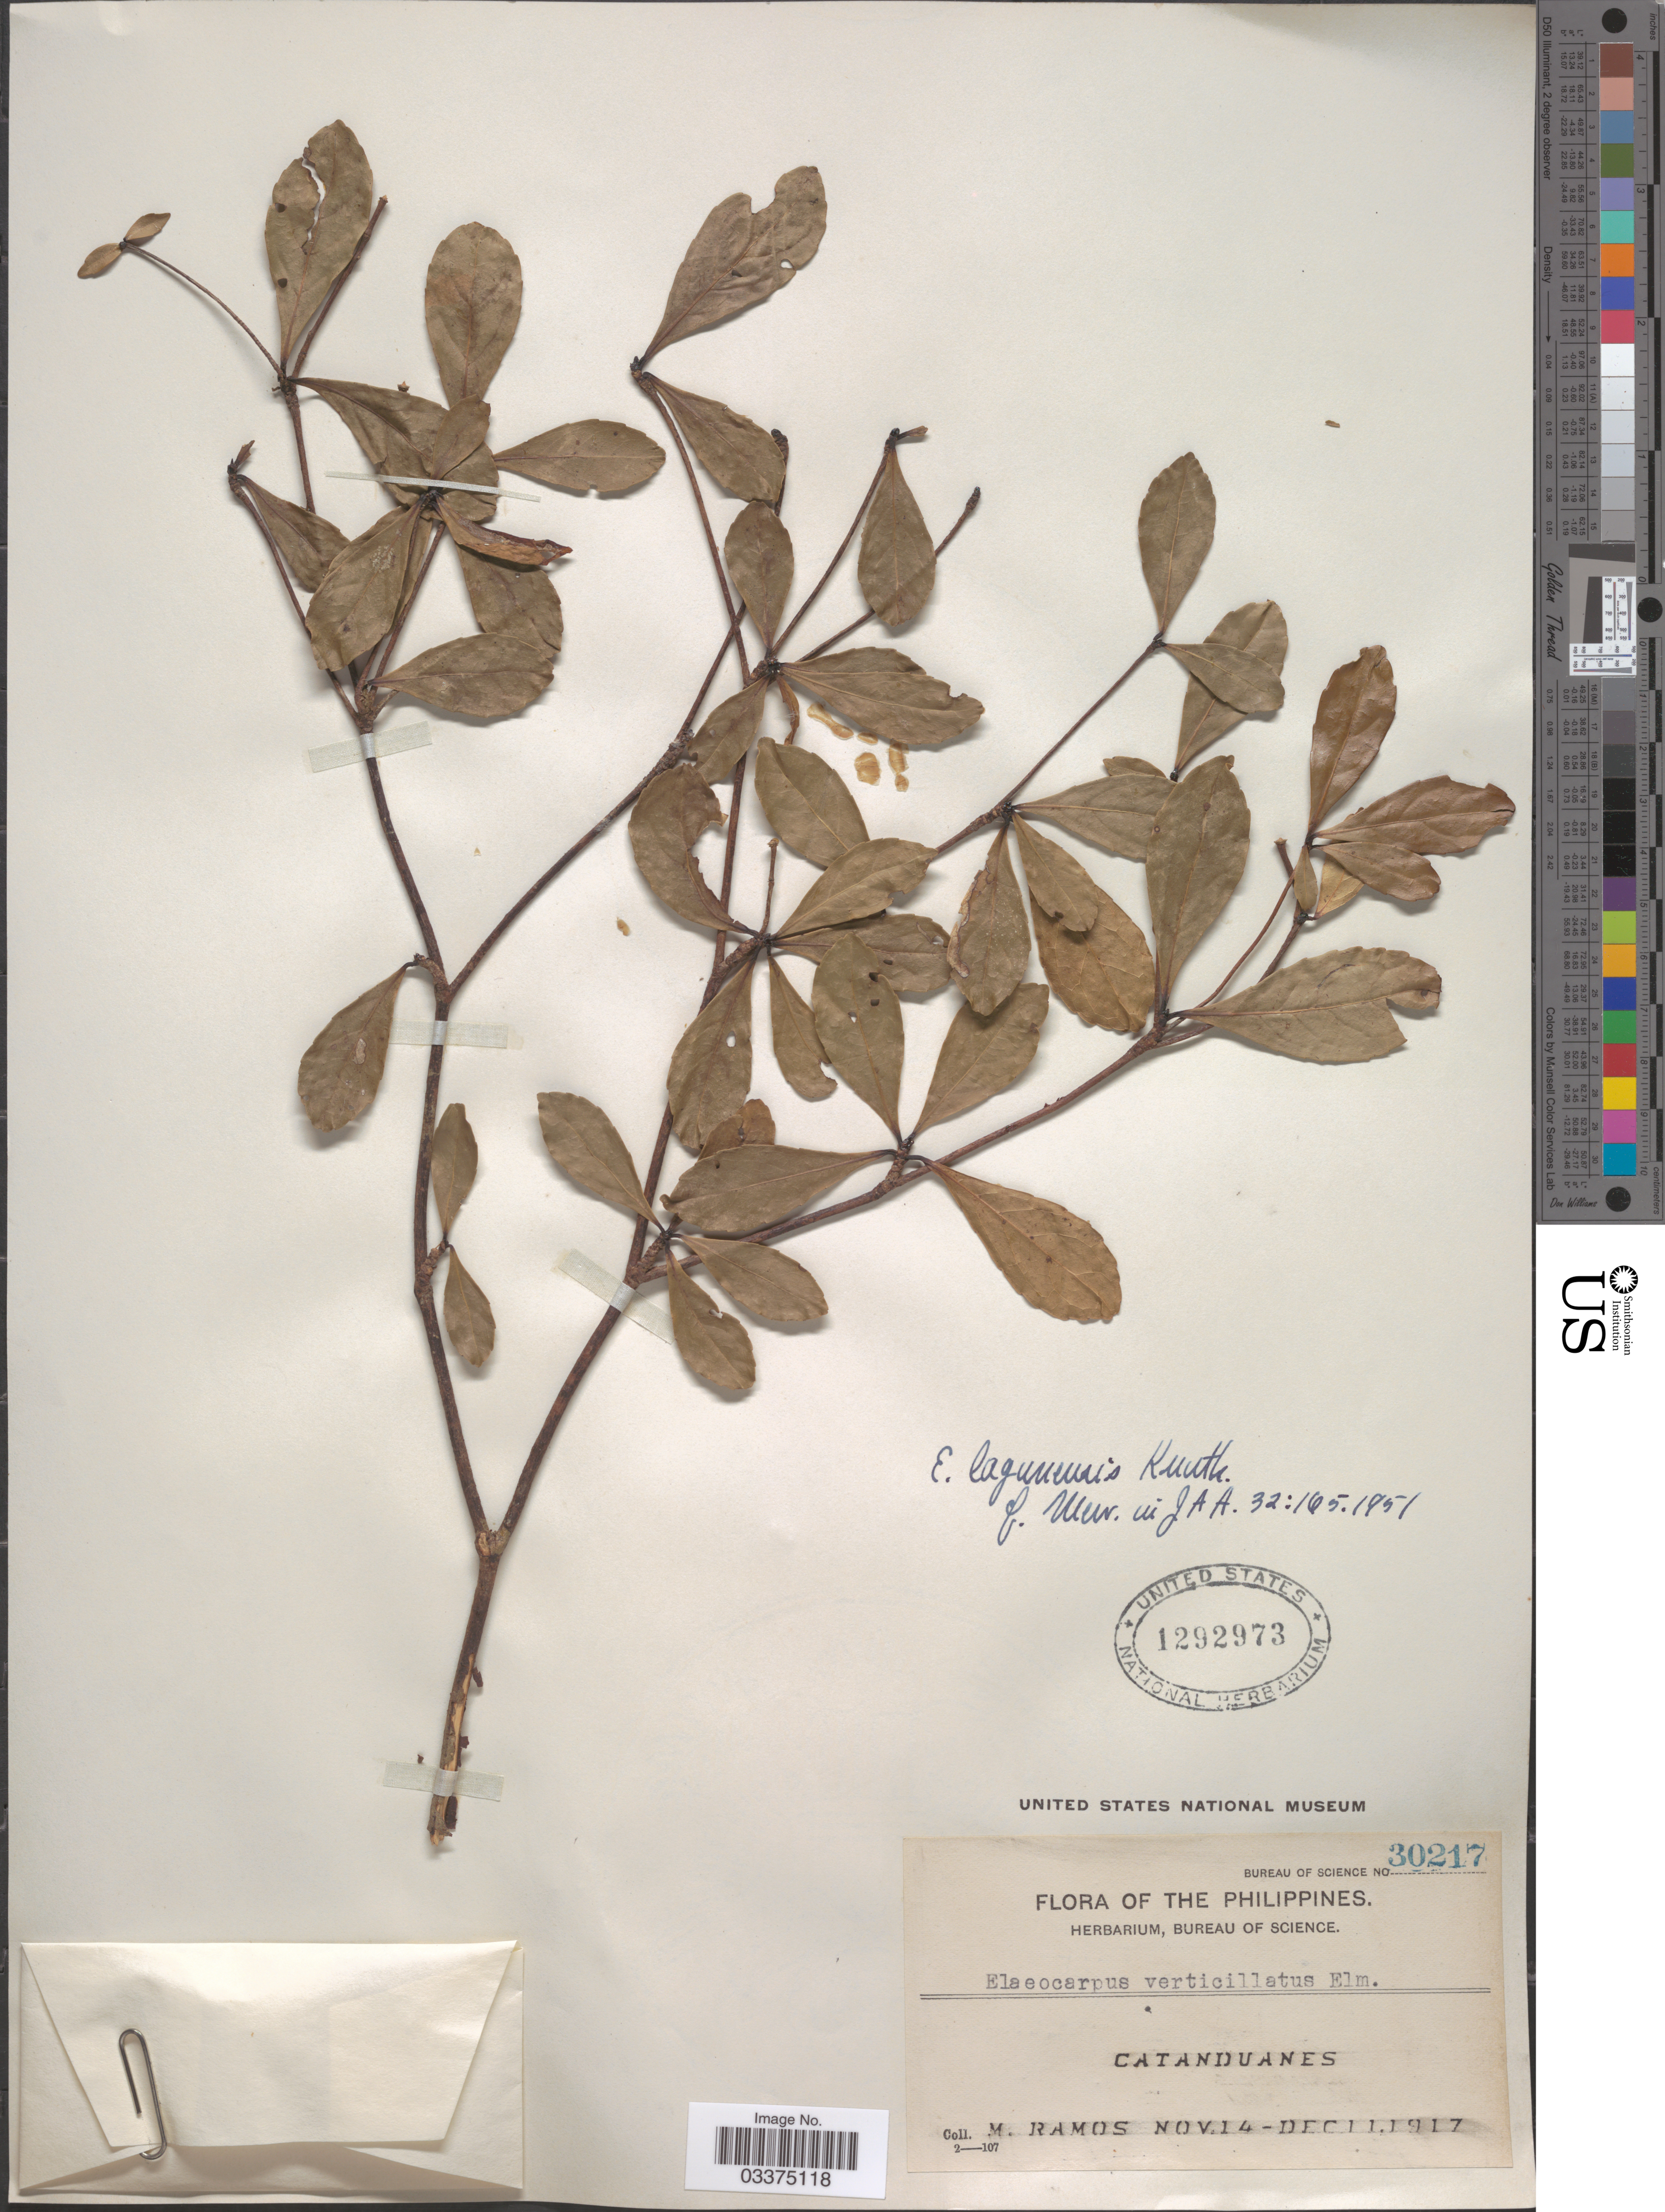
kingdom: Plantae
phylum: Tracheophyta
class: Magnoliopsida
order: Oxalidales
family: Elaeocarpaceae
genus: Elaeocarpus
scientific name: Elaeocarpus sessilis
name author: R. Knuth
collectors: M. Ramos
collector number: Bureau of Science 30217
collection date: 1917-11-14/1917-12-11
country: Philippines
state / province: Bicol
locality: Catanduanes.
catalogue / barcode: US 1292973